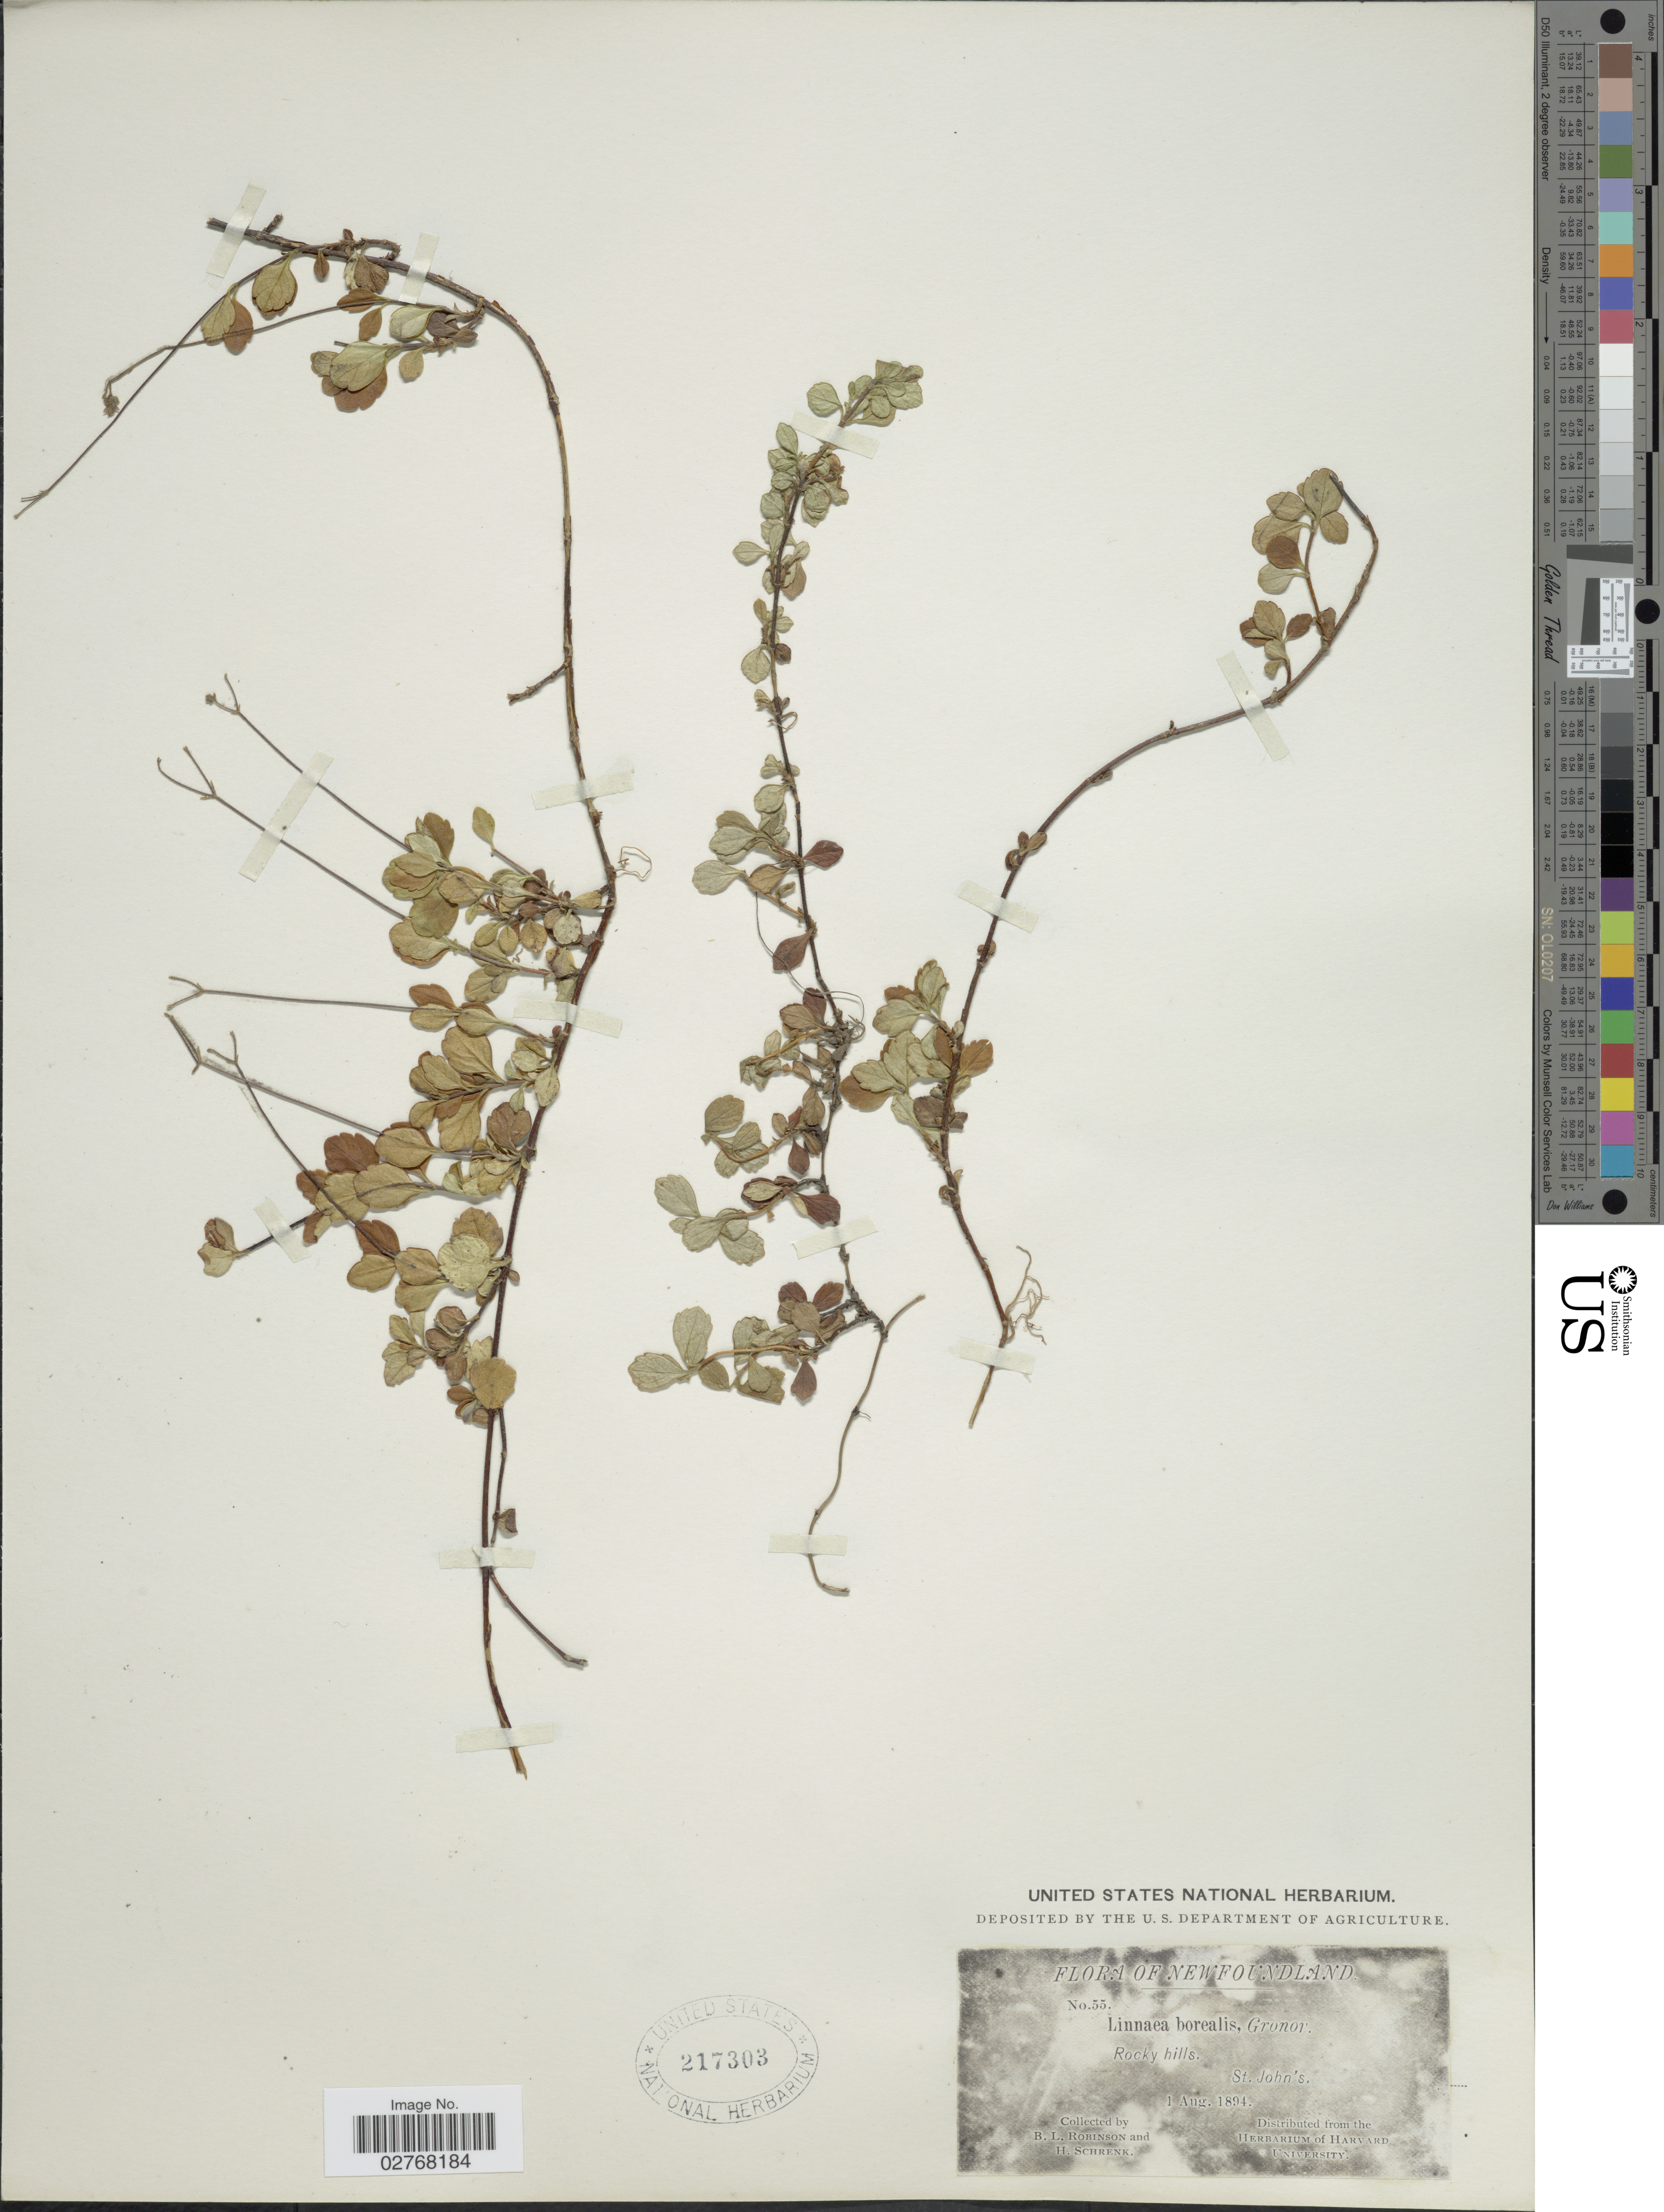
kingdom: Plantae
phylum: Tracheophyta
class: Magnoliopsida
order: Dipsacales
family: Caprifoliaceae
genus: Linnaea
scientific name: Linnaea borealis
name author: L.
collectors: B. L. Robinson & H. Schrenk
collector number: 55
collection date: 1894-08-01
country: Canada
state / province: Newfoundland and Labrador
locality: St. John's.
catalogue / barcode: US 217303